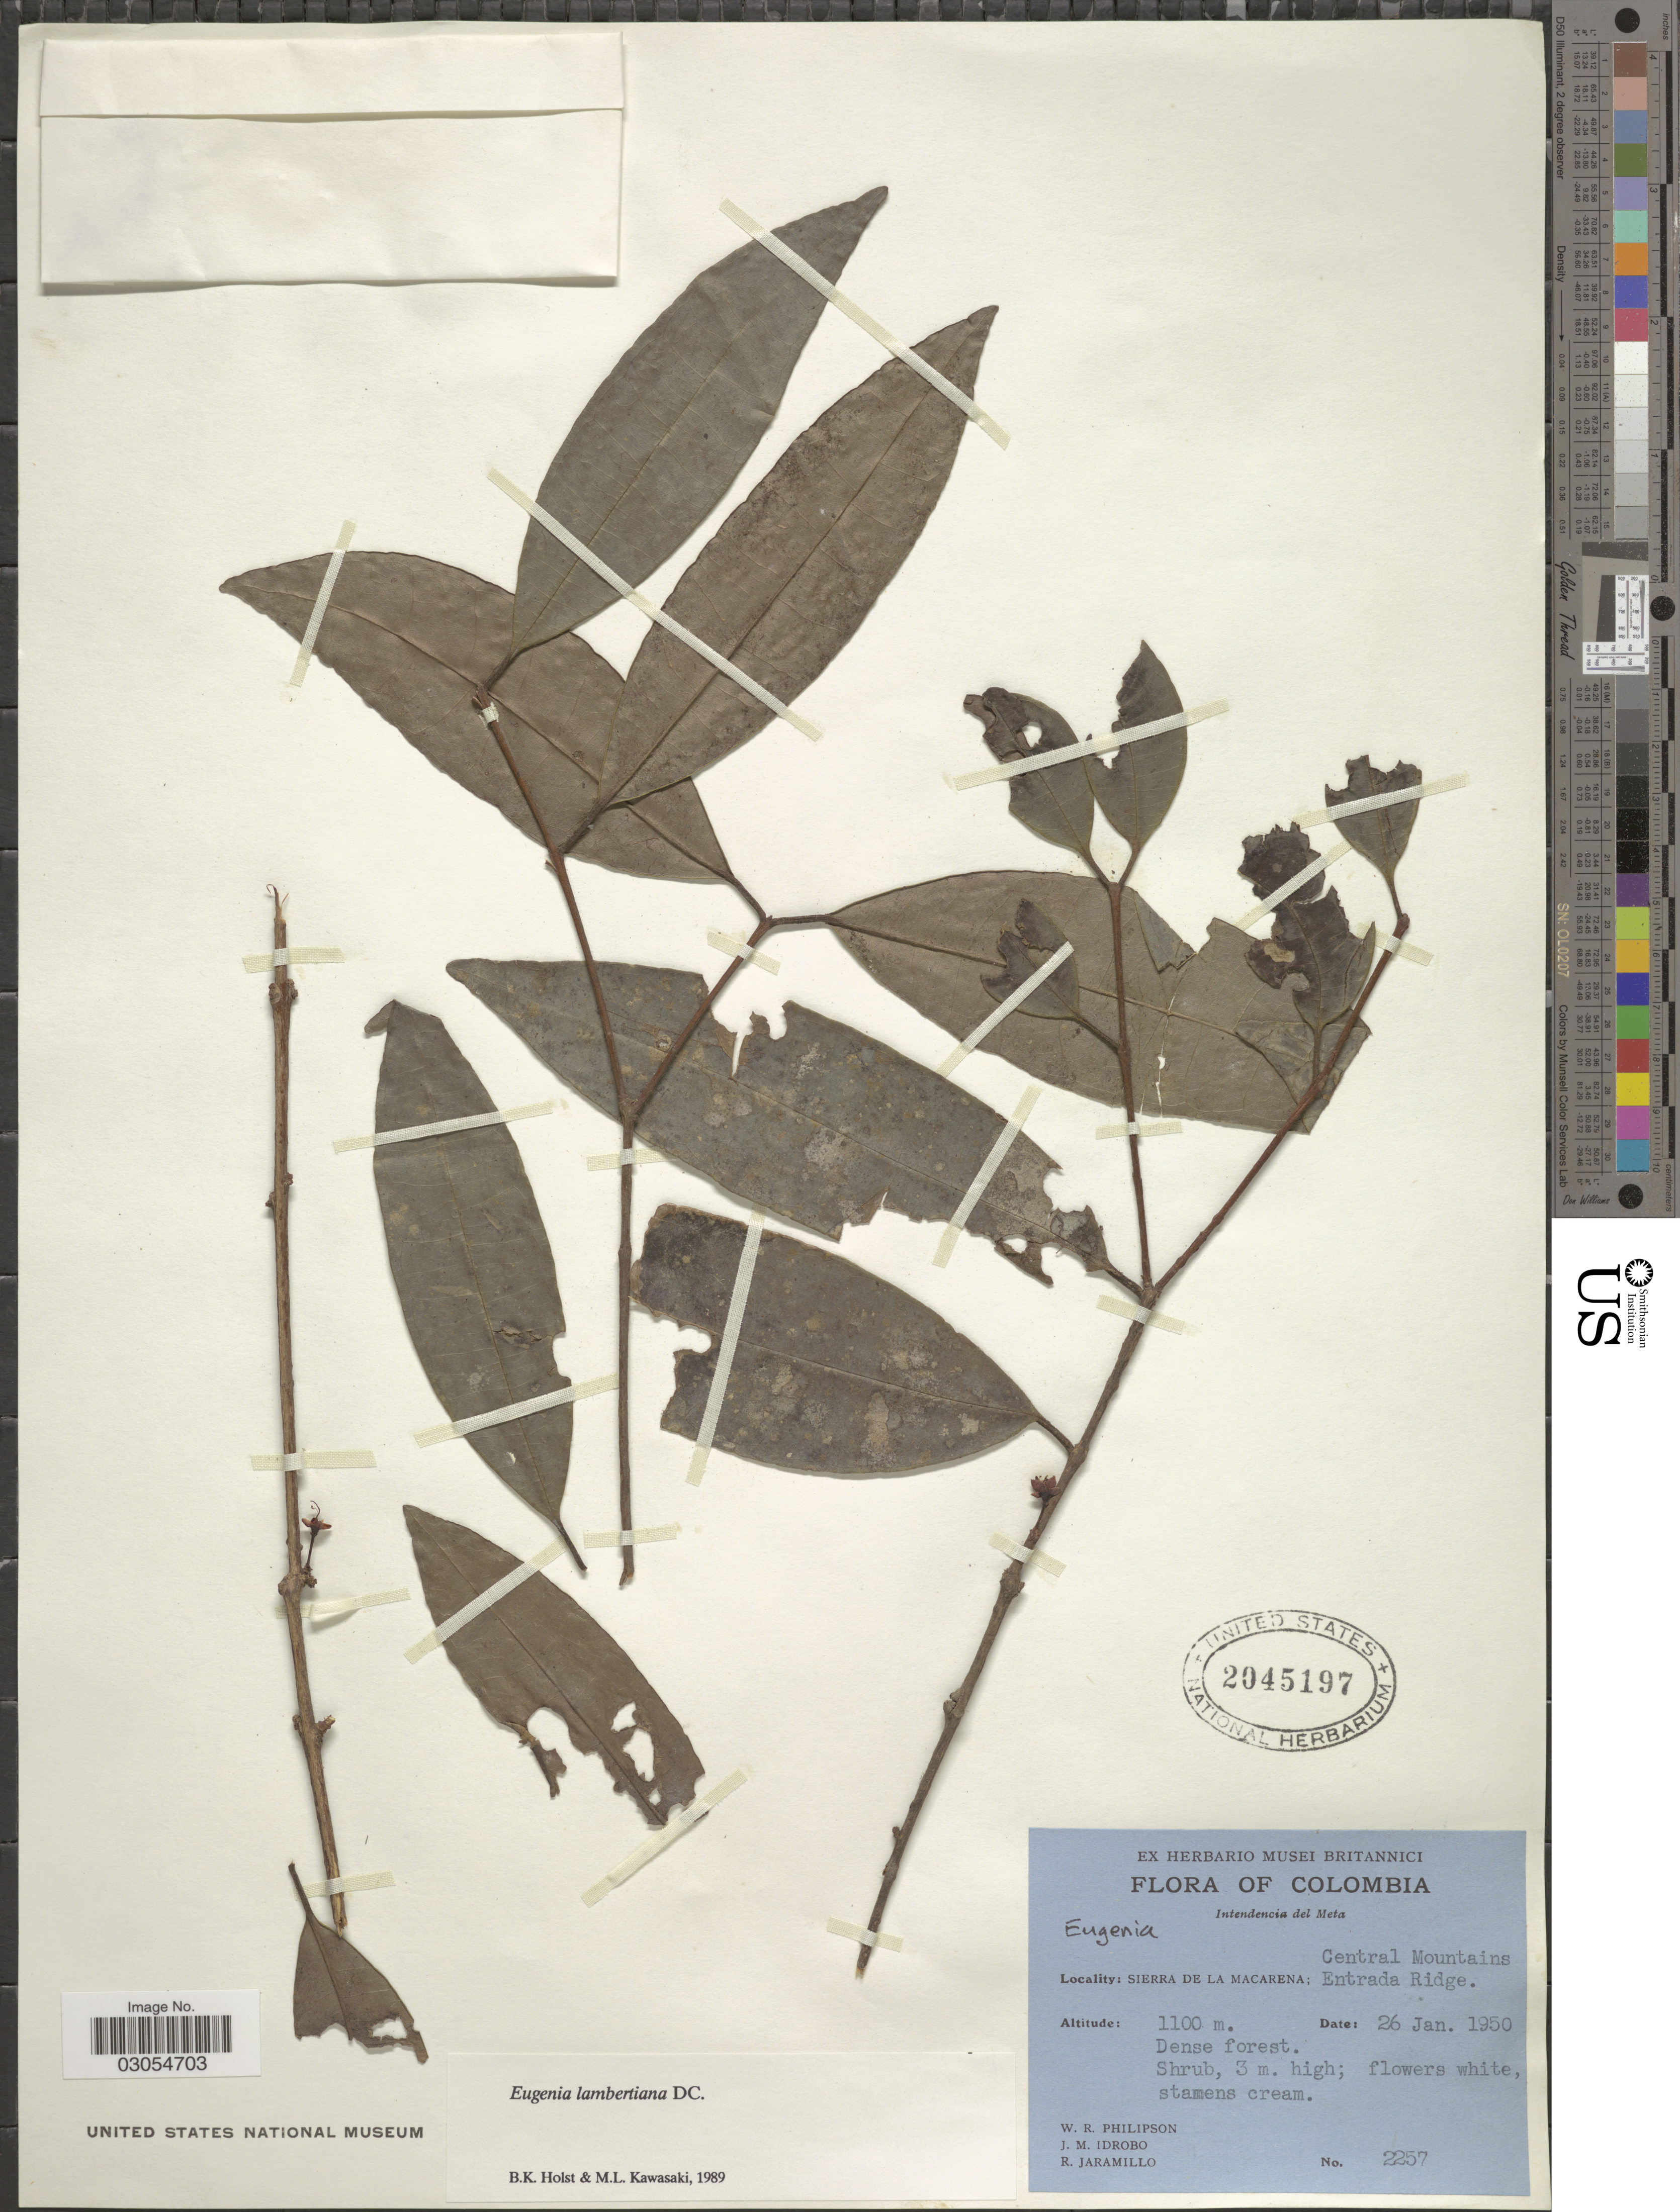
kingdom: Plantae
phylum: Tracheophyta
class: Magnoliopsida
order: Myrtales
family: Myrtaceae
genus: Eugenia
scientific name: Eugenia lambertiana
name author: DC.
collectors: W. R. Philipson, J. M. Idrobo & R. Jaramillo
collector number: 2257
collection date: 1950-01-26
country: Colombia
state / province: Meta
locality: Intendencia del Meta. Central Mountains. Sierra de la Macarena; Entrada Ridge.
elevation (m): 1100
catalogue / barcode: US 2045197